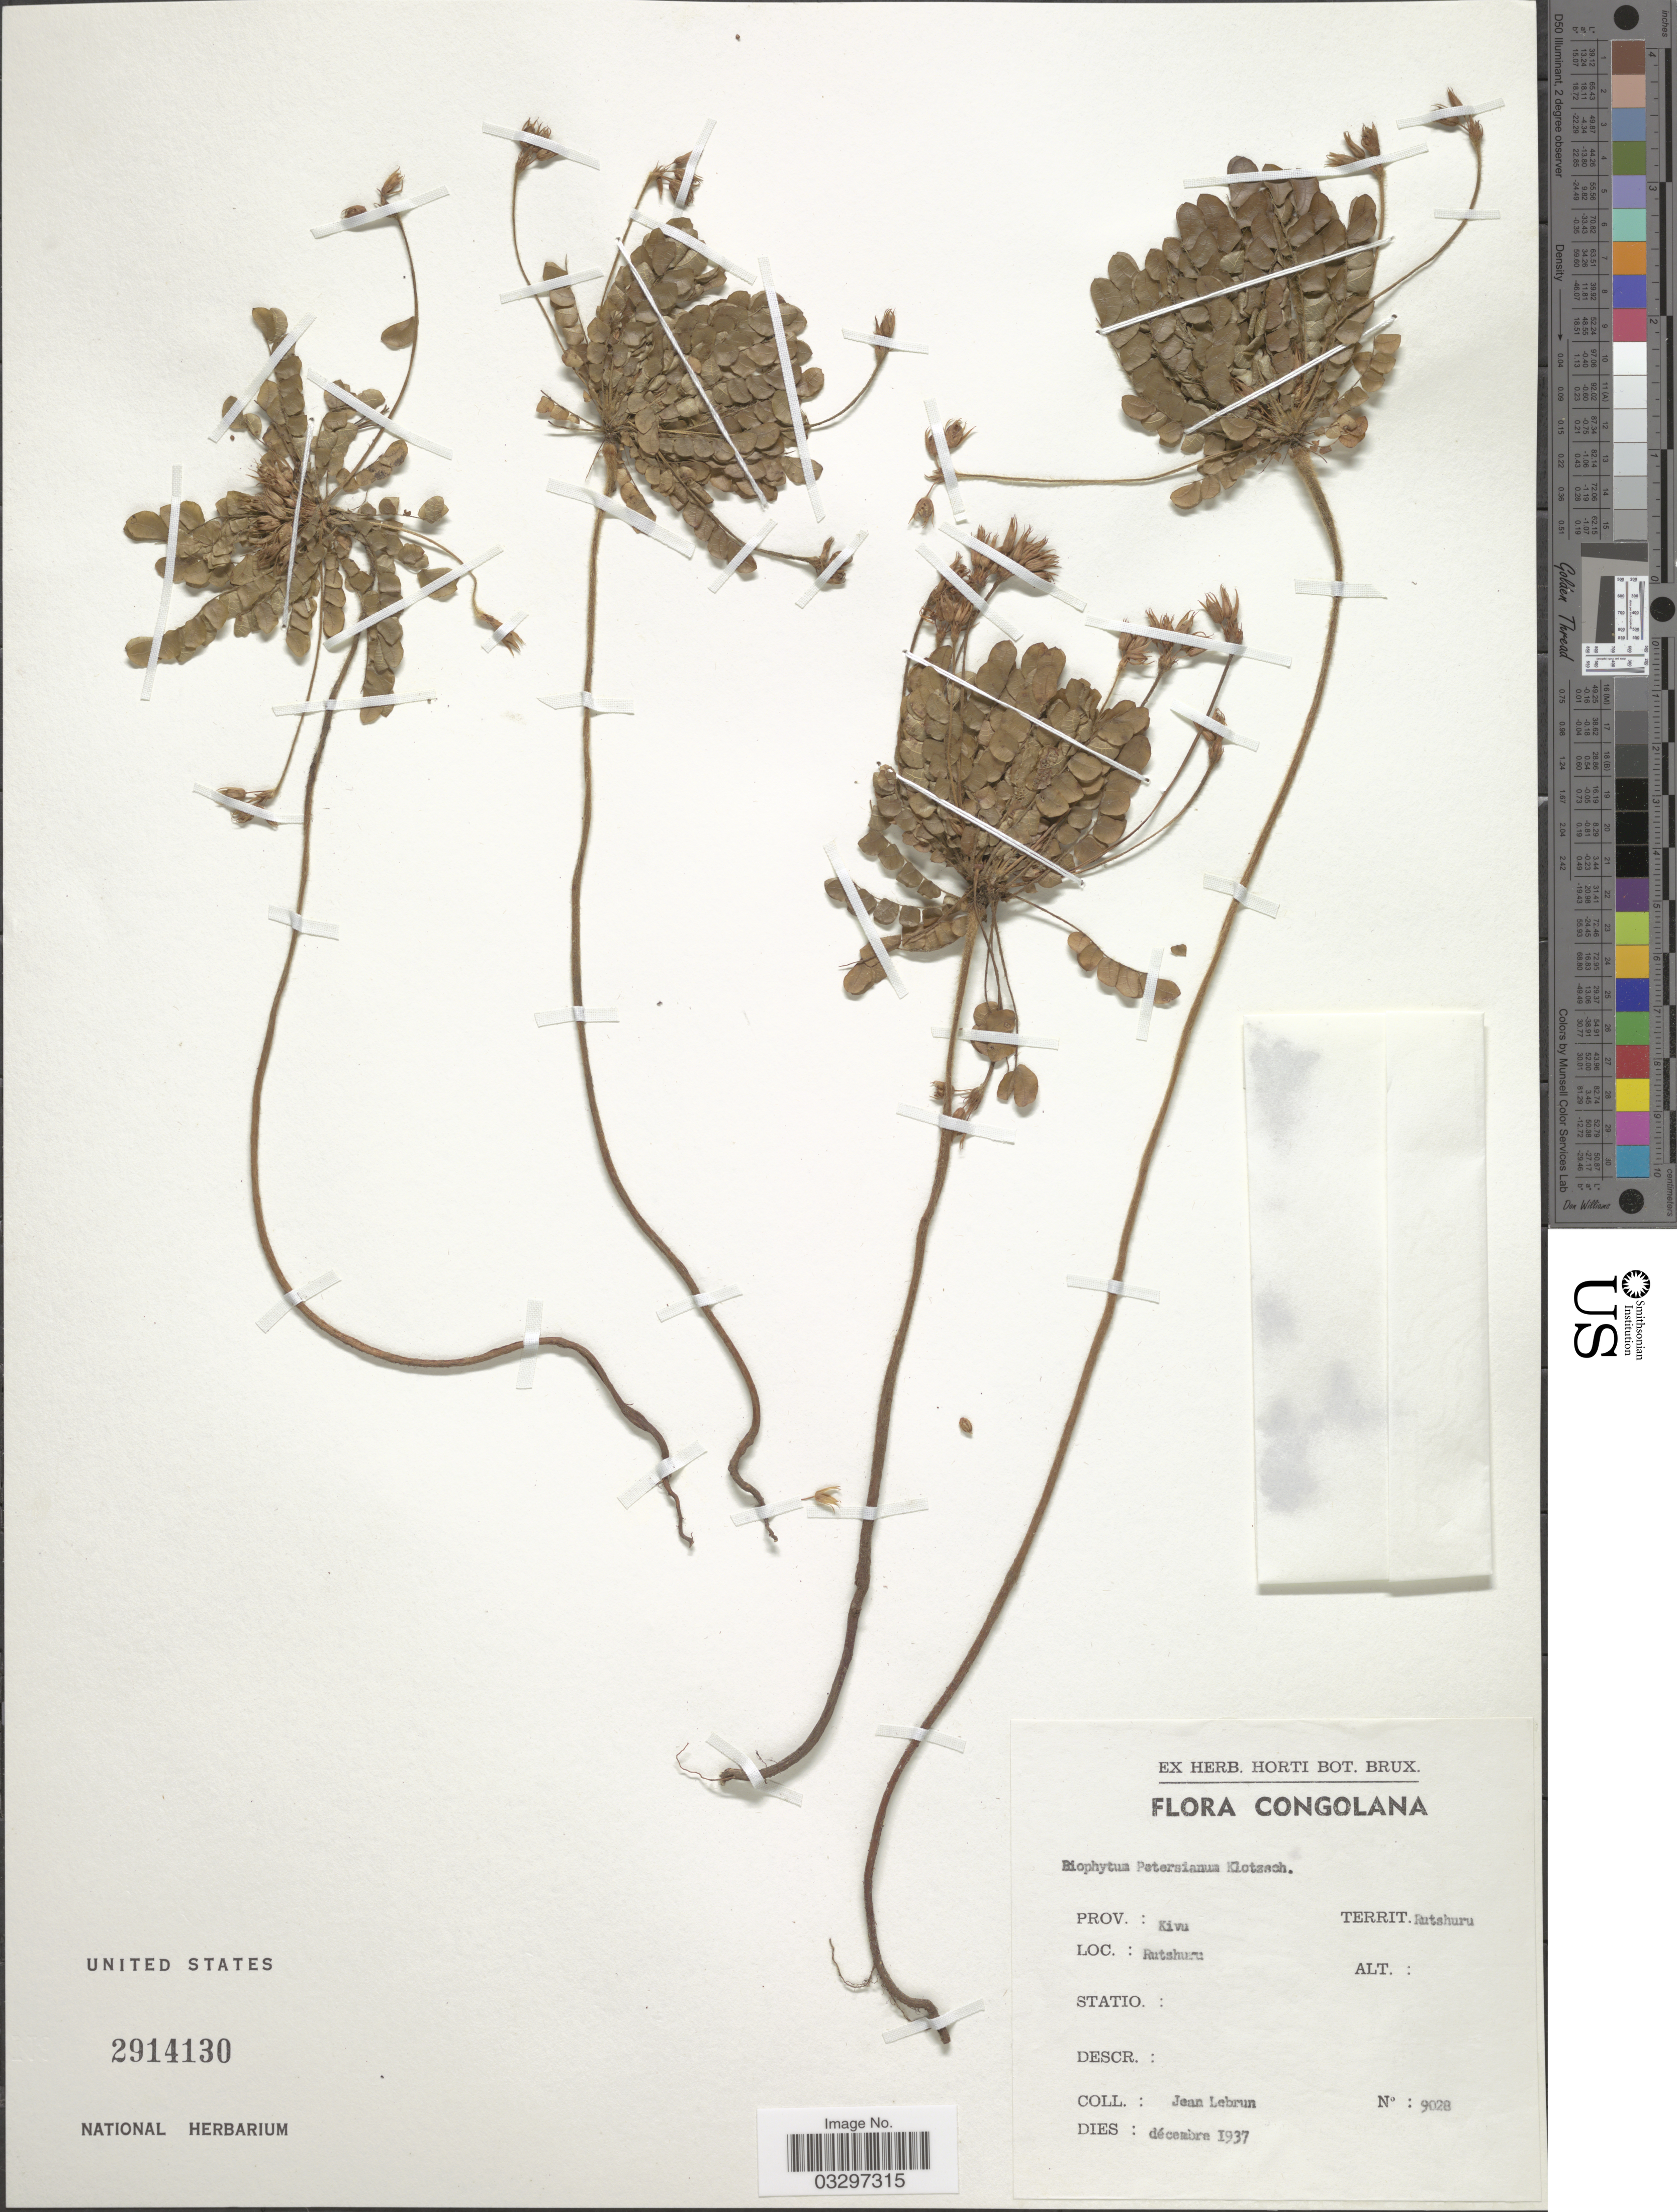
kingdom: Plantae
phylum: Tracheophyta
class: Magnoliopsida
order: Oxalidales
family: Oxalidaceae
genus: Biophytum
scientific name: Biophytum umbraculum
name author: Welw.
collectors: J. A. Lebrun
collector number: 9028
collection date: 1937-12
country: Congo, Democratic Republic of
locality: Congolana. Prov.: Kivu. Territ. Rutshuru. Rutshuru.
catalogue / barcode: US 2914130